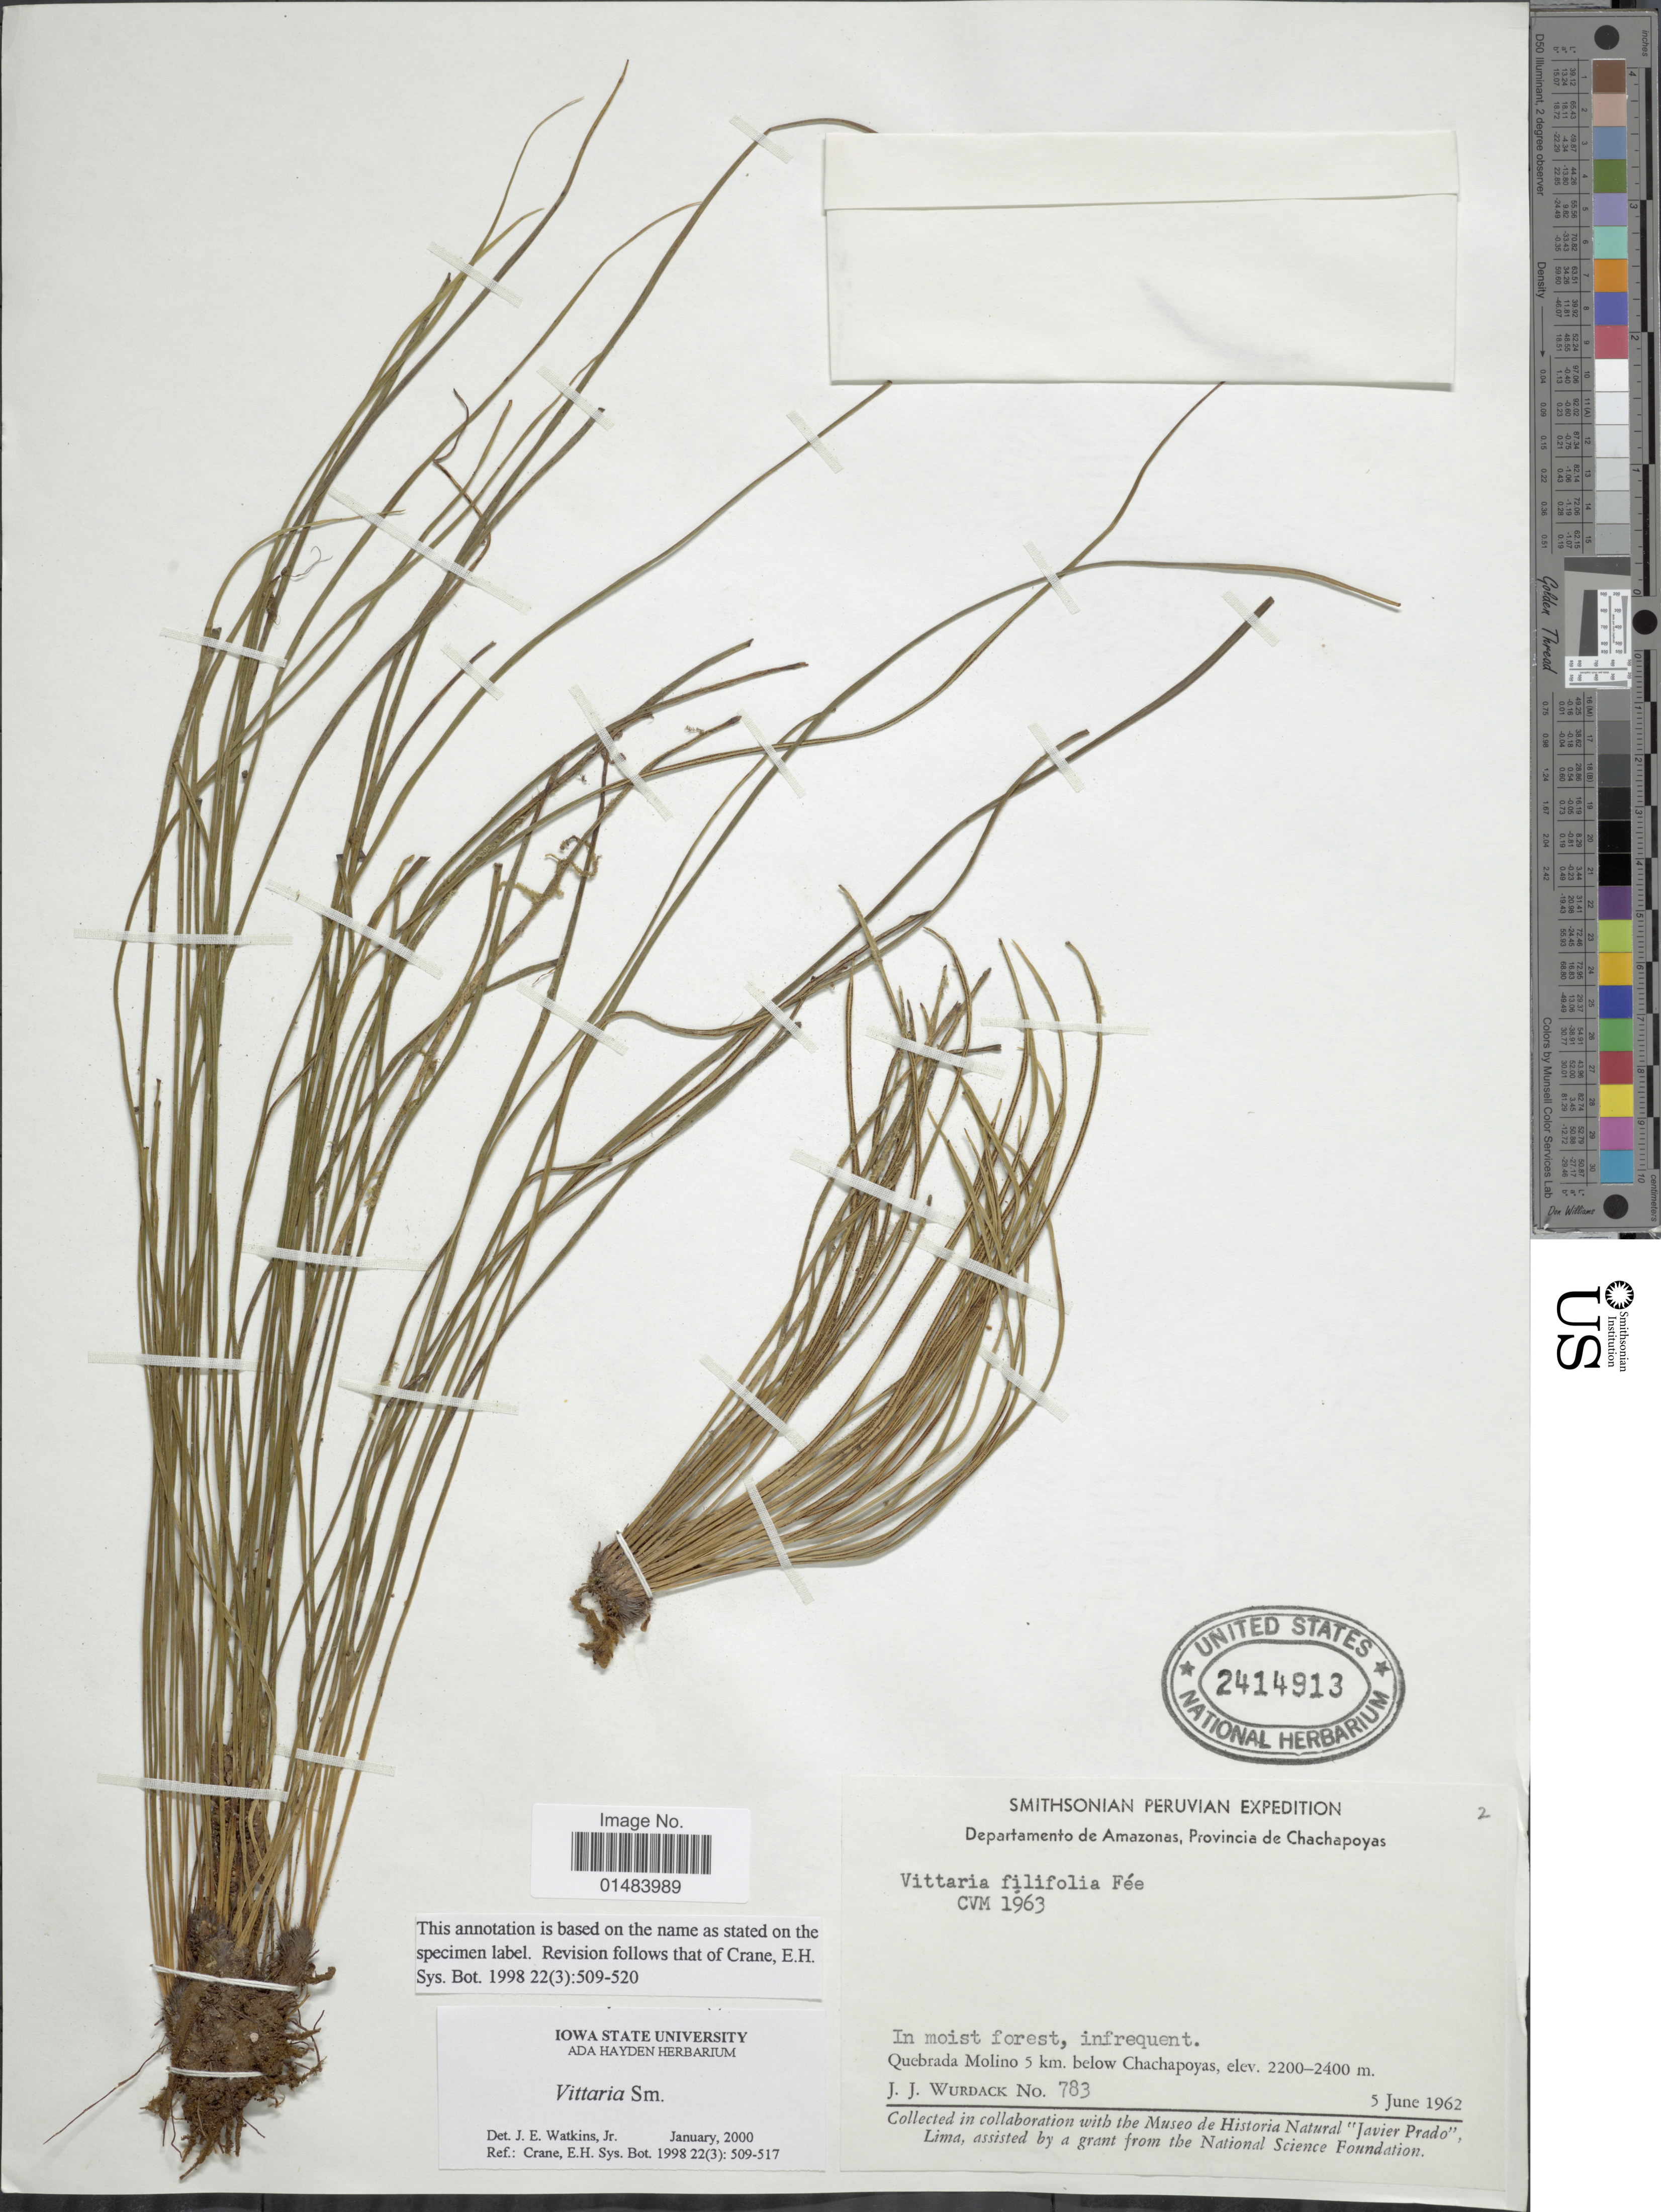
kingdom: Plantae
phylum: Tracheophyta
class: Polypodiopsida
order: Polypodiales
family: Pteridaceae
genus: Vittaria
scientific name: Vittaria graminifolia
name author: Kaulf.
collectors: J. J. Wurdack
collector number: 783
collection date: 1962-06-05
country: Peru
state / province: Amazonas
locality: Deaprtamento de Amazonas, Provincia de Chachapoyas, Quebrada Molino 5 km. below Chachapoyas.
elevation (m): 2200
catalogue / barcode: US 2414913